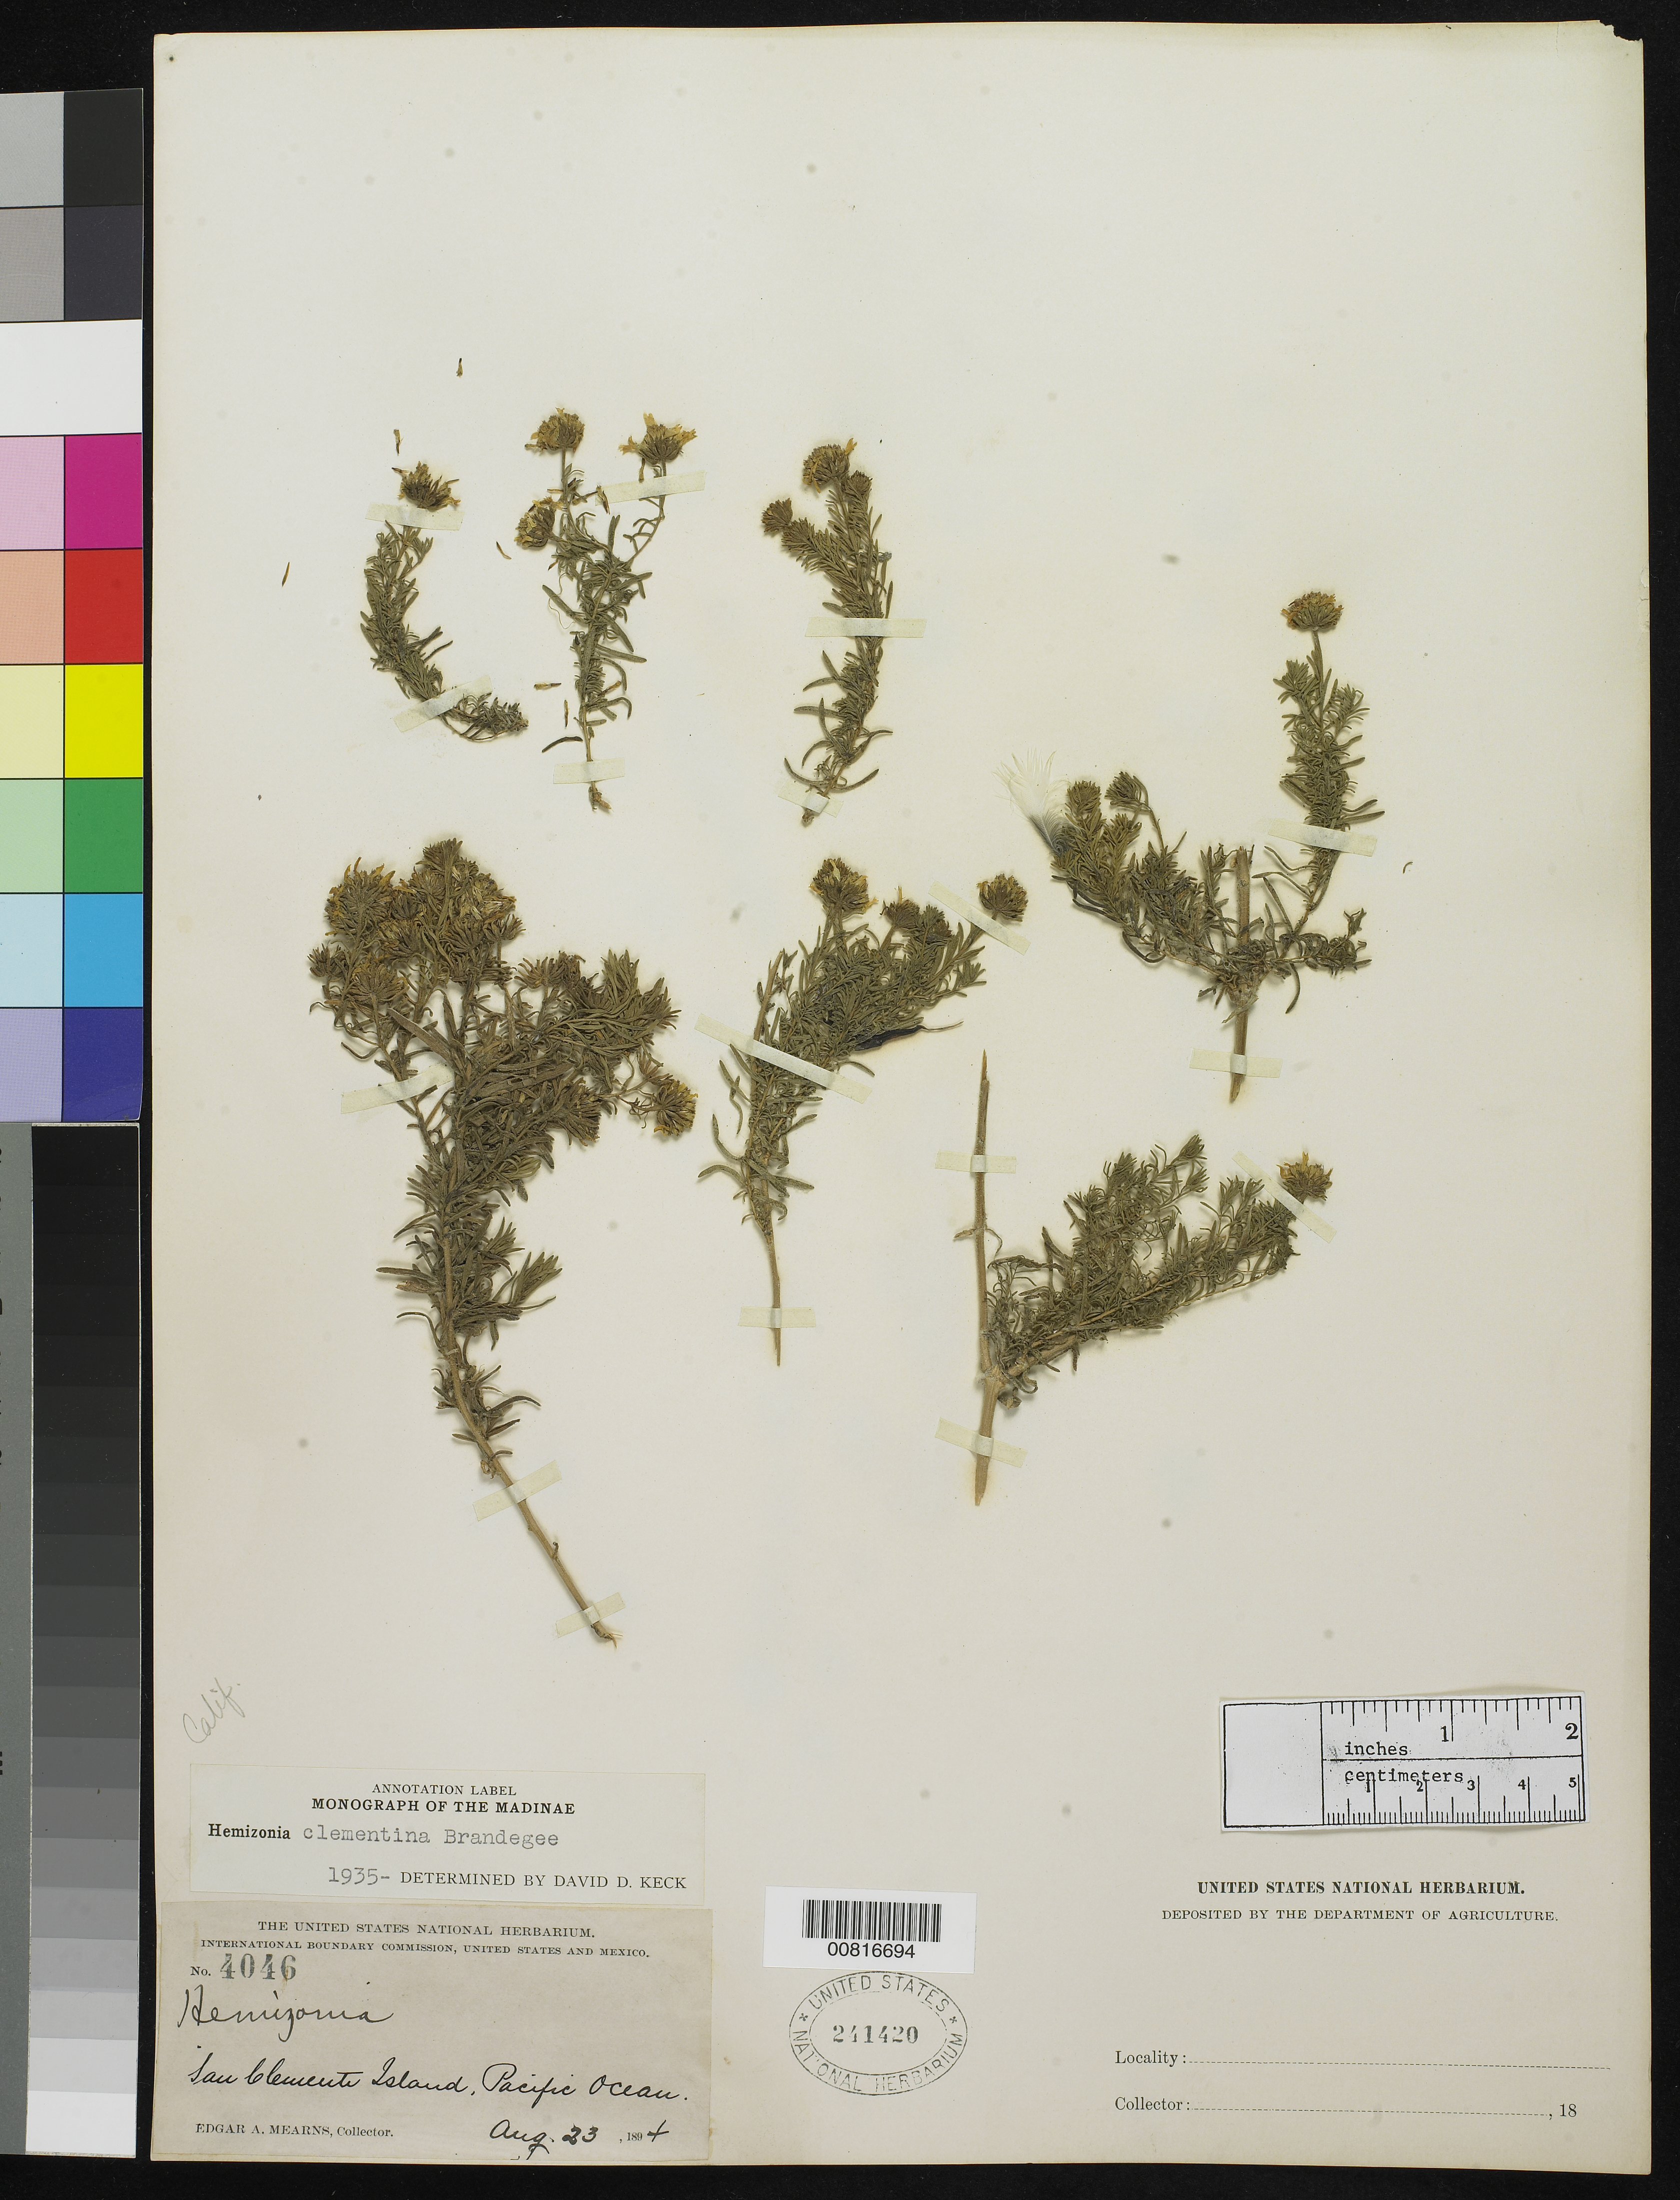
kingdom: Plantae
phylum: Tracheophyta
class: Magnoliopsida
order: Asterales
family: Asteraceae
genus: Deinandra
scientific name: Deinandra clementina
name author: (Brandegee) B.G. Baldwin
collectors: E. A. Mearns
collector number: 4046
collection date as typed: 23 Aug 1894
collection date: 1894-08-23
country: United States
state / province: California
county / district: Los Angeles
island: San Clemente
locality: San Clemente Island, Pacific Ocean, California.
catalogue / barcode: US 241420